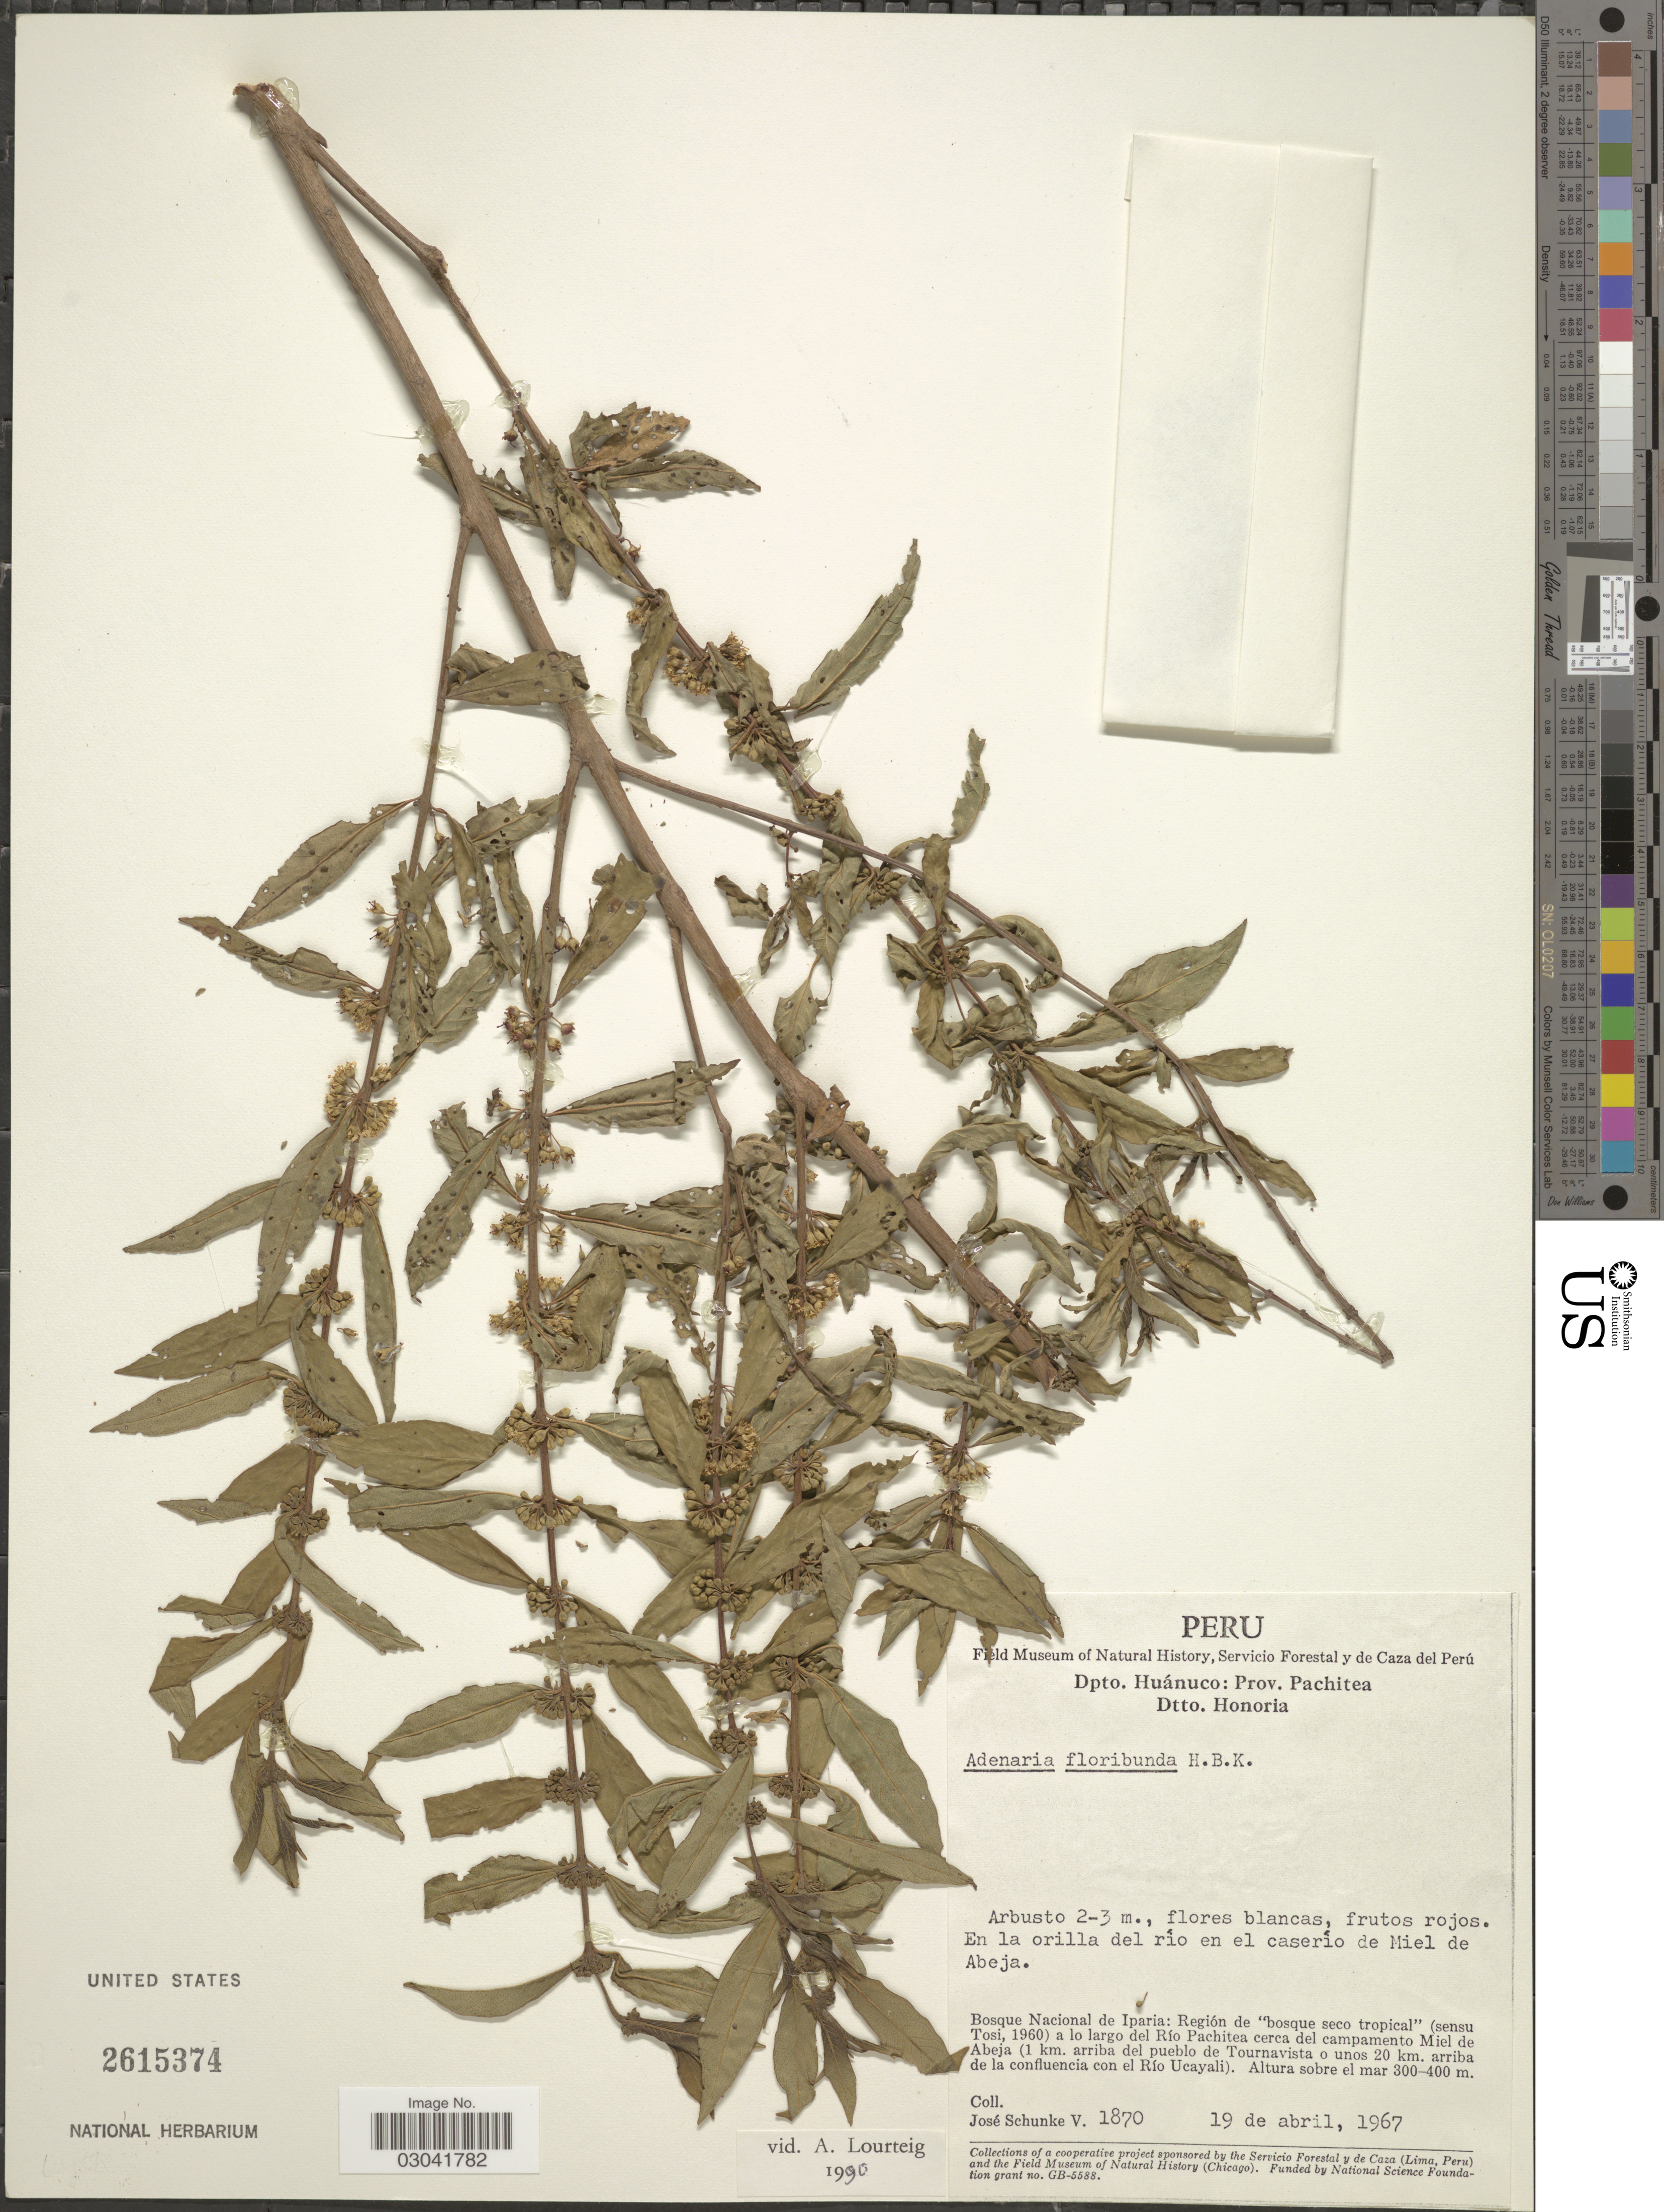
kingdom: Plantae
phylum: Tracheophyta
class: Magnoliopsida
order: Myrtales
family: Lythraceae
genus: Adenaria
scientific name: Adenaria floribunda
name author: Kunth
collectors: J. Schunke Vigo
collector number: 1870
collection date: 1967-04-19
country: Peru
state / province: Huánuco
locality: Dpto. Huánuco: Prov. Pachitea. Dtto. Honoria. En la orilla del río en el caserío de Miel de Abeja. Bosque Nacional de Iparia: Región de "bosque seco tropical" (sensu Tosi, 1960) a lo largo del Río Pachitea cerca del campamento Miel de Abeja (1 km. arriba del pueblo de Tournavista o unos 20 km. arriba de la confluencia con el Río Ucayali.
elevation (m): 300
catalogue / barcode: US 2615374